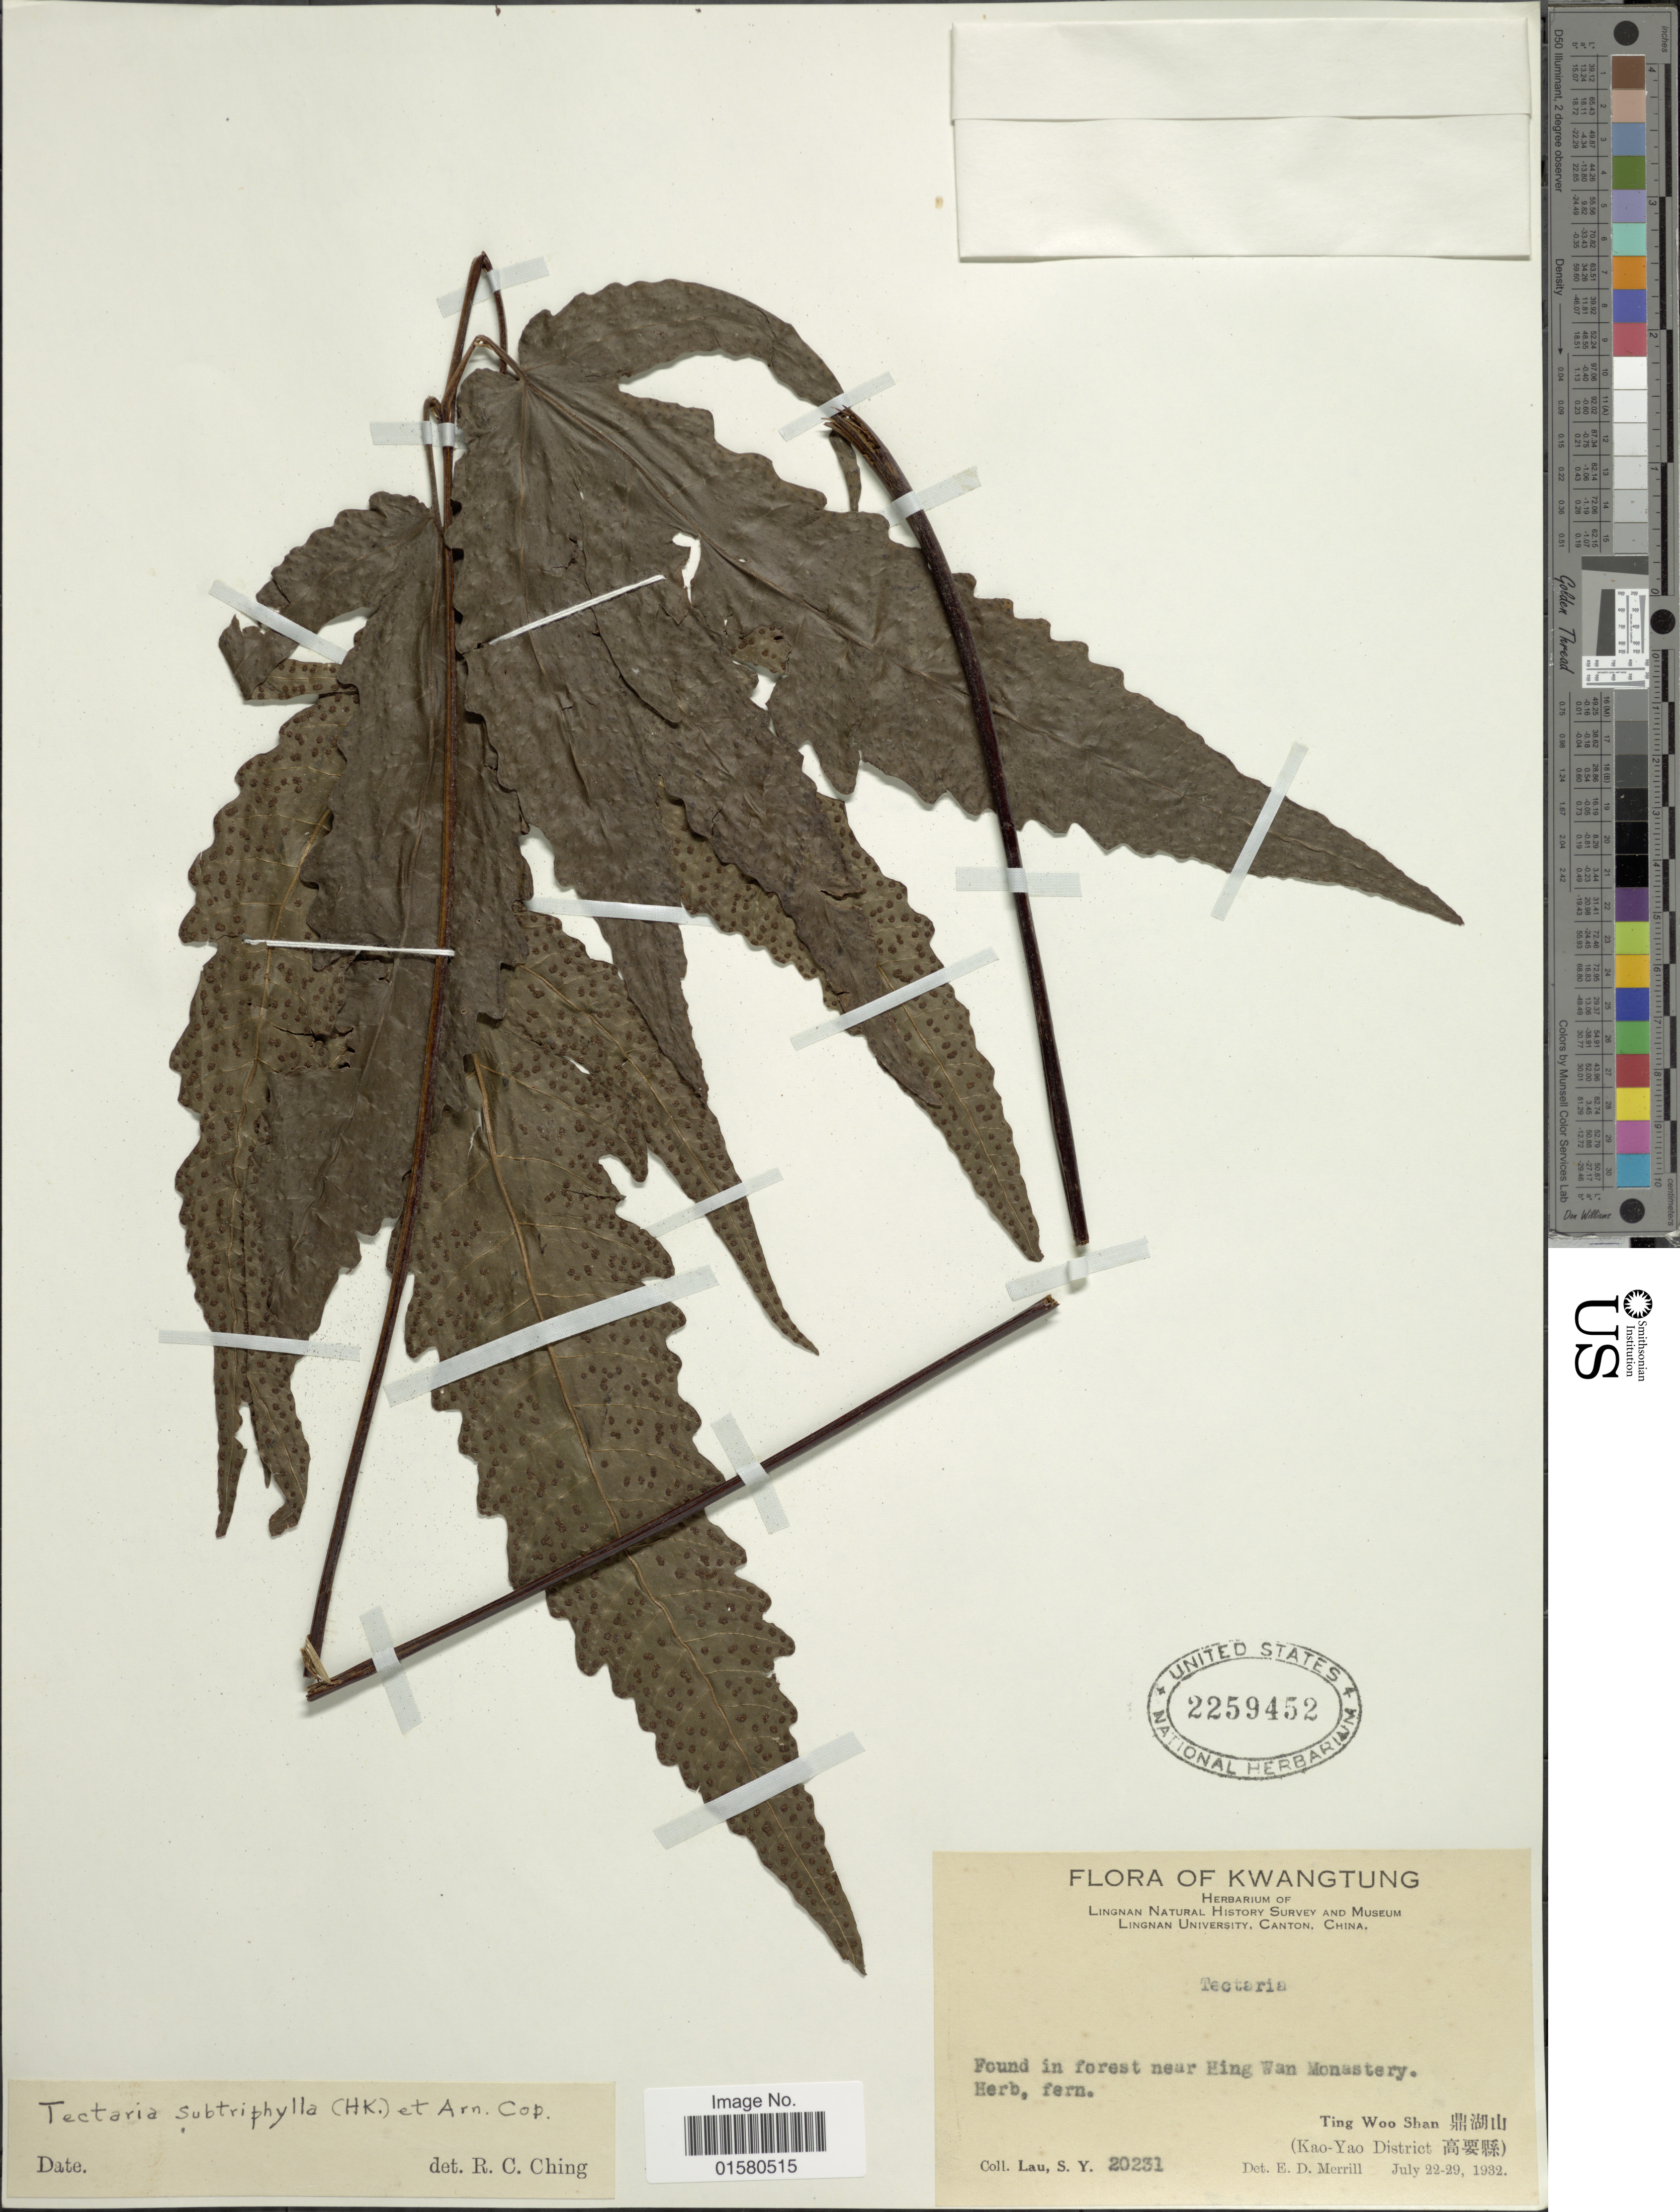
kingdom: Plantae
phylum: Tracheophyta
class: Polypodiopsida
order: Polypodiales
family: Tectariaceae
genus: Tectaria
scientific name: Tectaria subtriphylla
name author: (Hook. & Arn.) Copel.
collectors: S. Y. Lau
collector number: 20231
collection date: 1932-07-22/1932-07-29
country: China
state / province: Guangdong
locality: Kwatung,Ting Woo Shan (Kao-Yao District)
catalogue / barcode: US 2259452